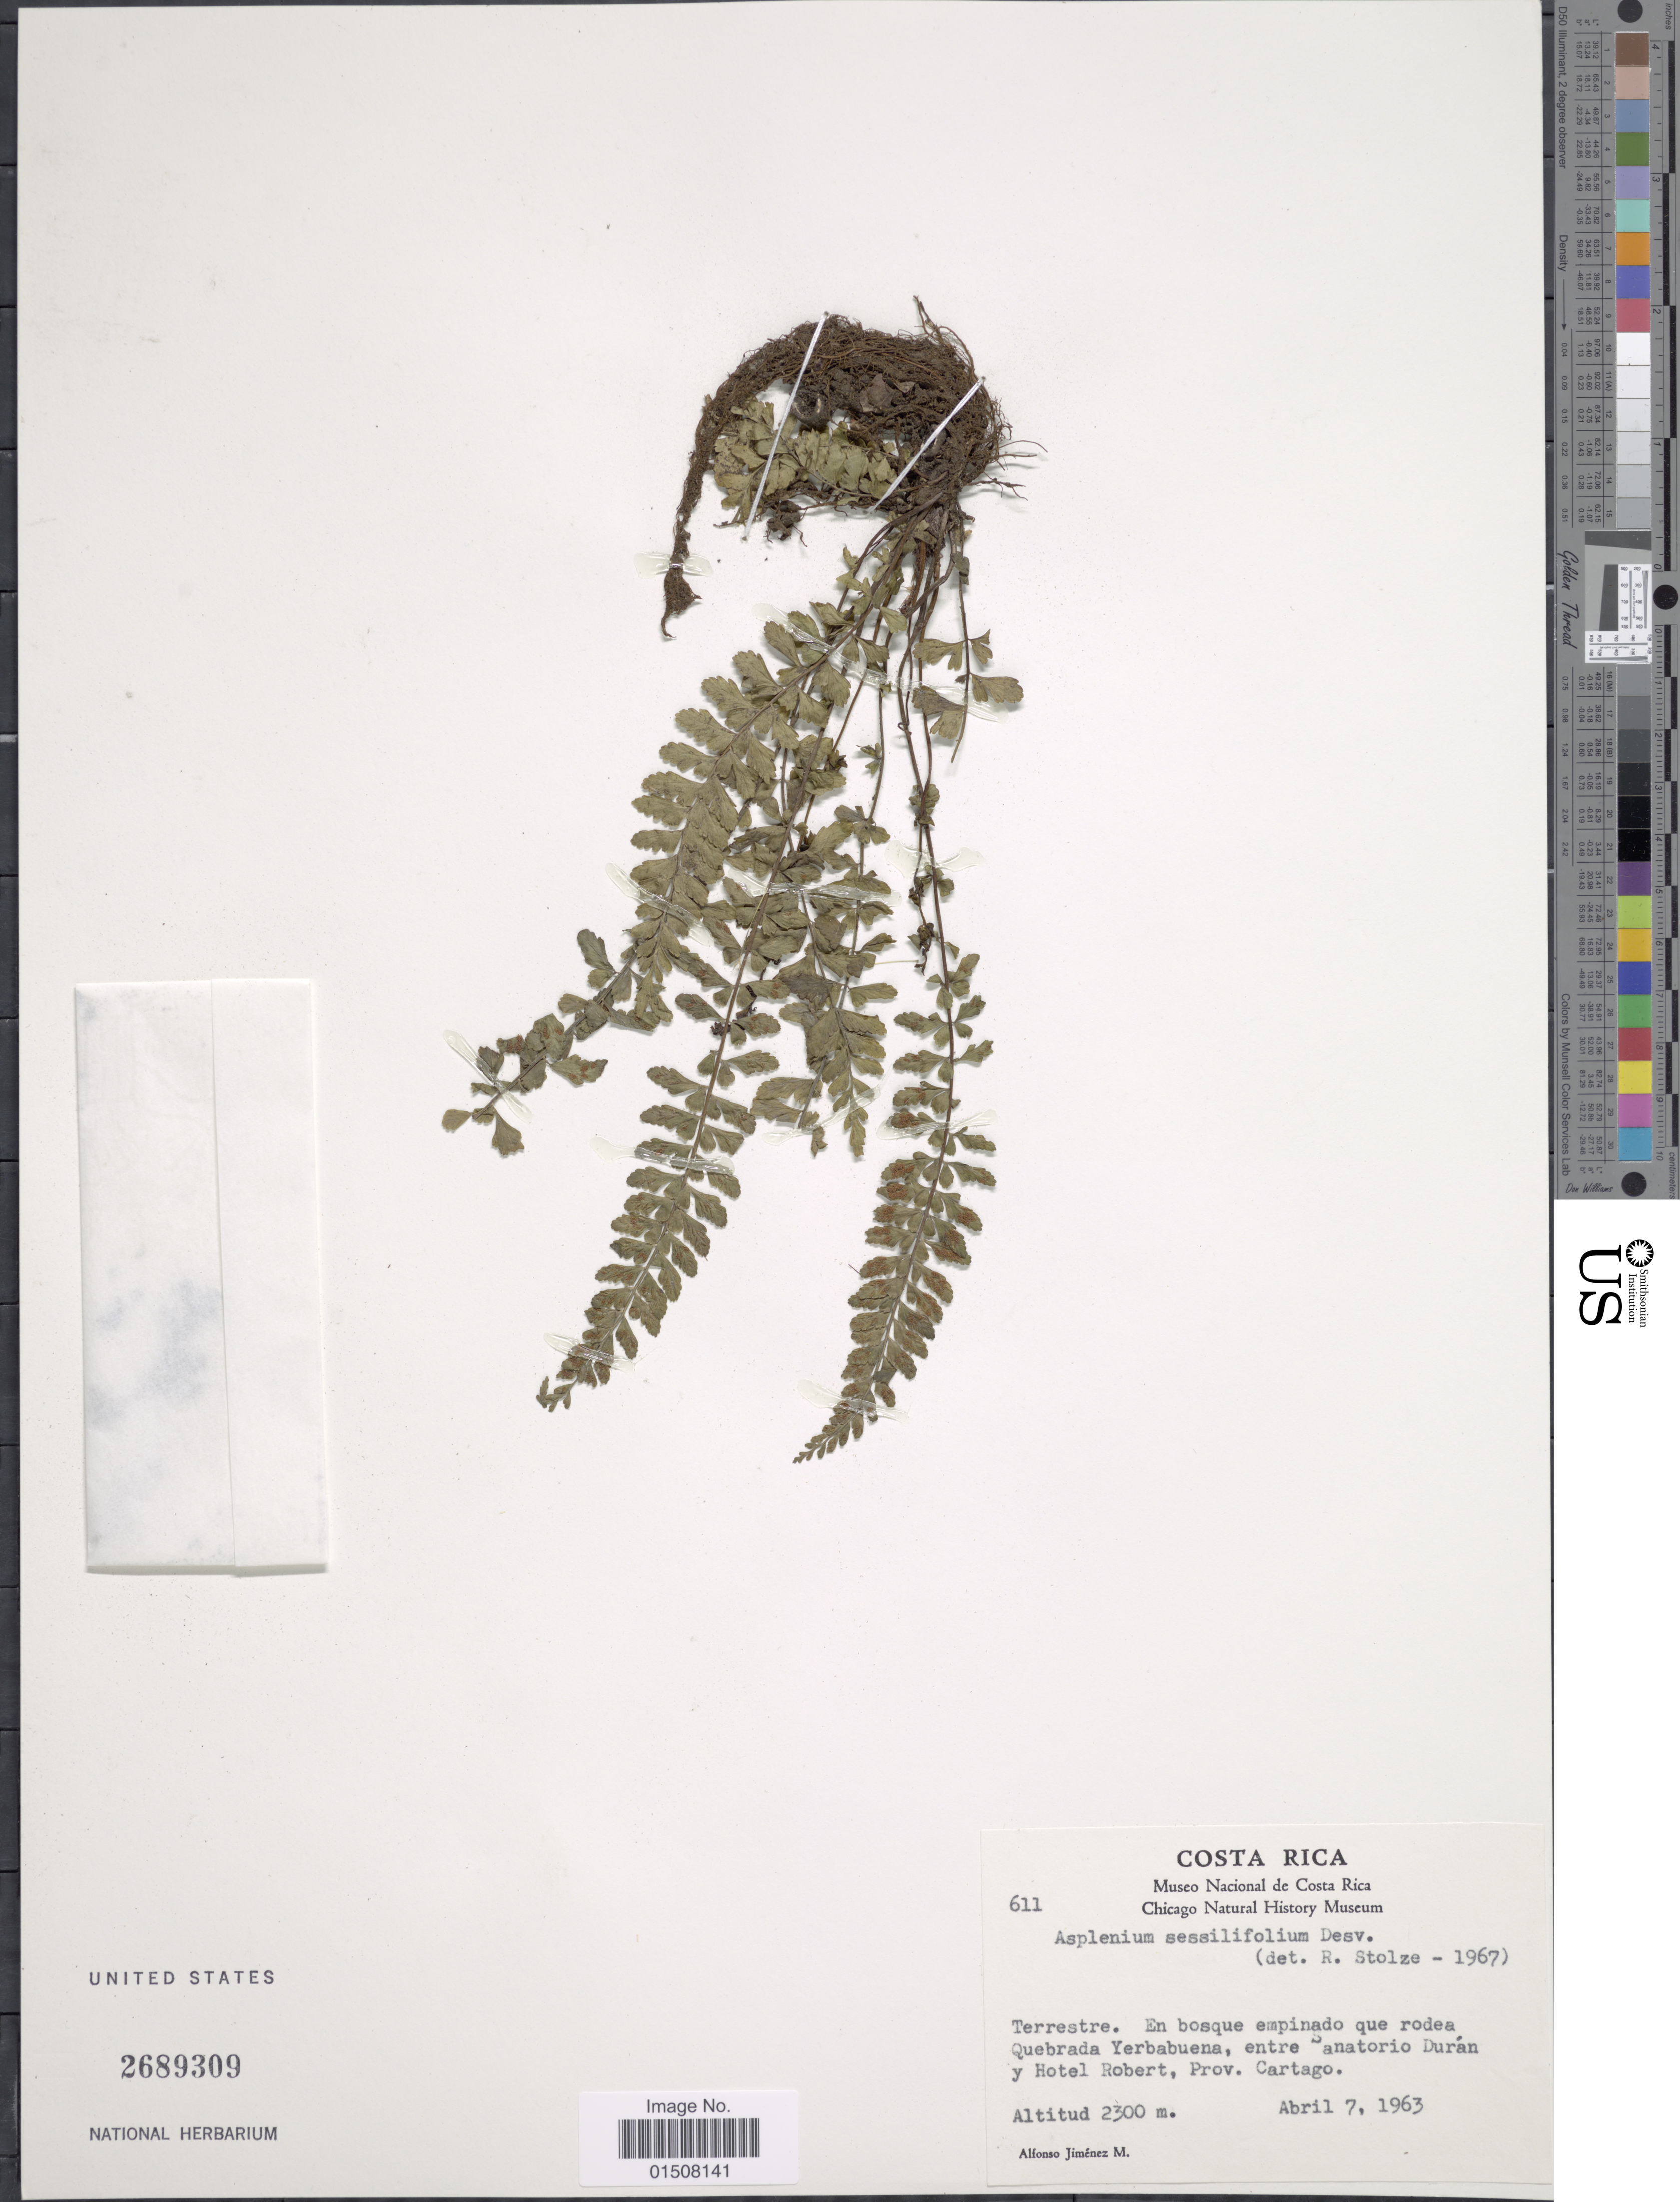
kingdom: Plantae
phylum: Tracheophyta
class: Polypodiopsida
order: Polypodiales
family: Aspleniaceae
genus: Asplenium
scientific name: Asplenium sessilifolium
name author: Desv.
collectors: A. Jimenez M.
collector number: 611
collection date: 1963-04-07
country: Costa Rica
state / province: Cartago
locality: En bosque empinado que rodea, Quebrada Yerbabuena,entre anatorio Durán y Hotel Robert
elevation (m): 2300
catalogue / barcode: US 2689309